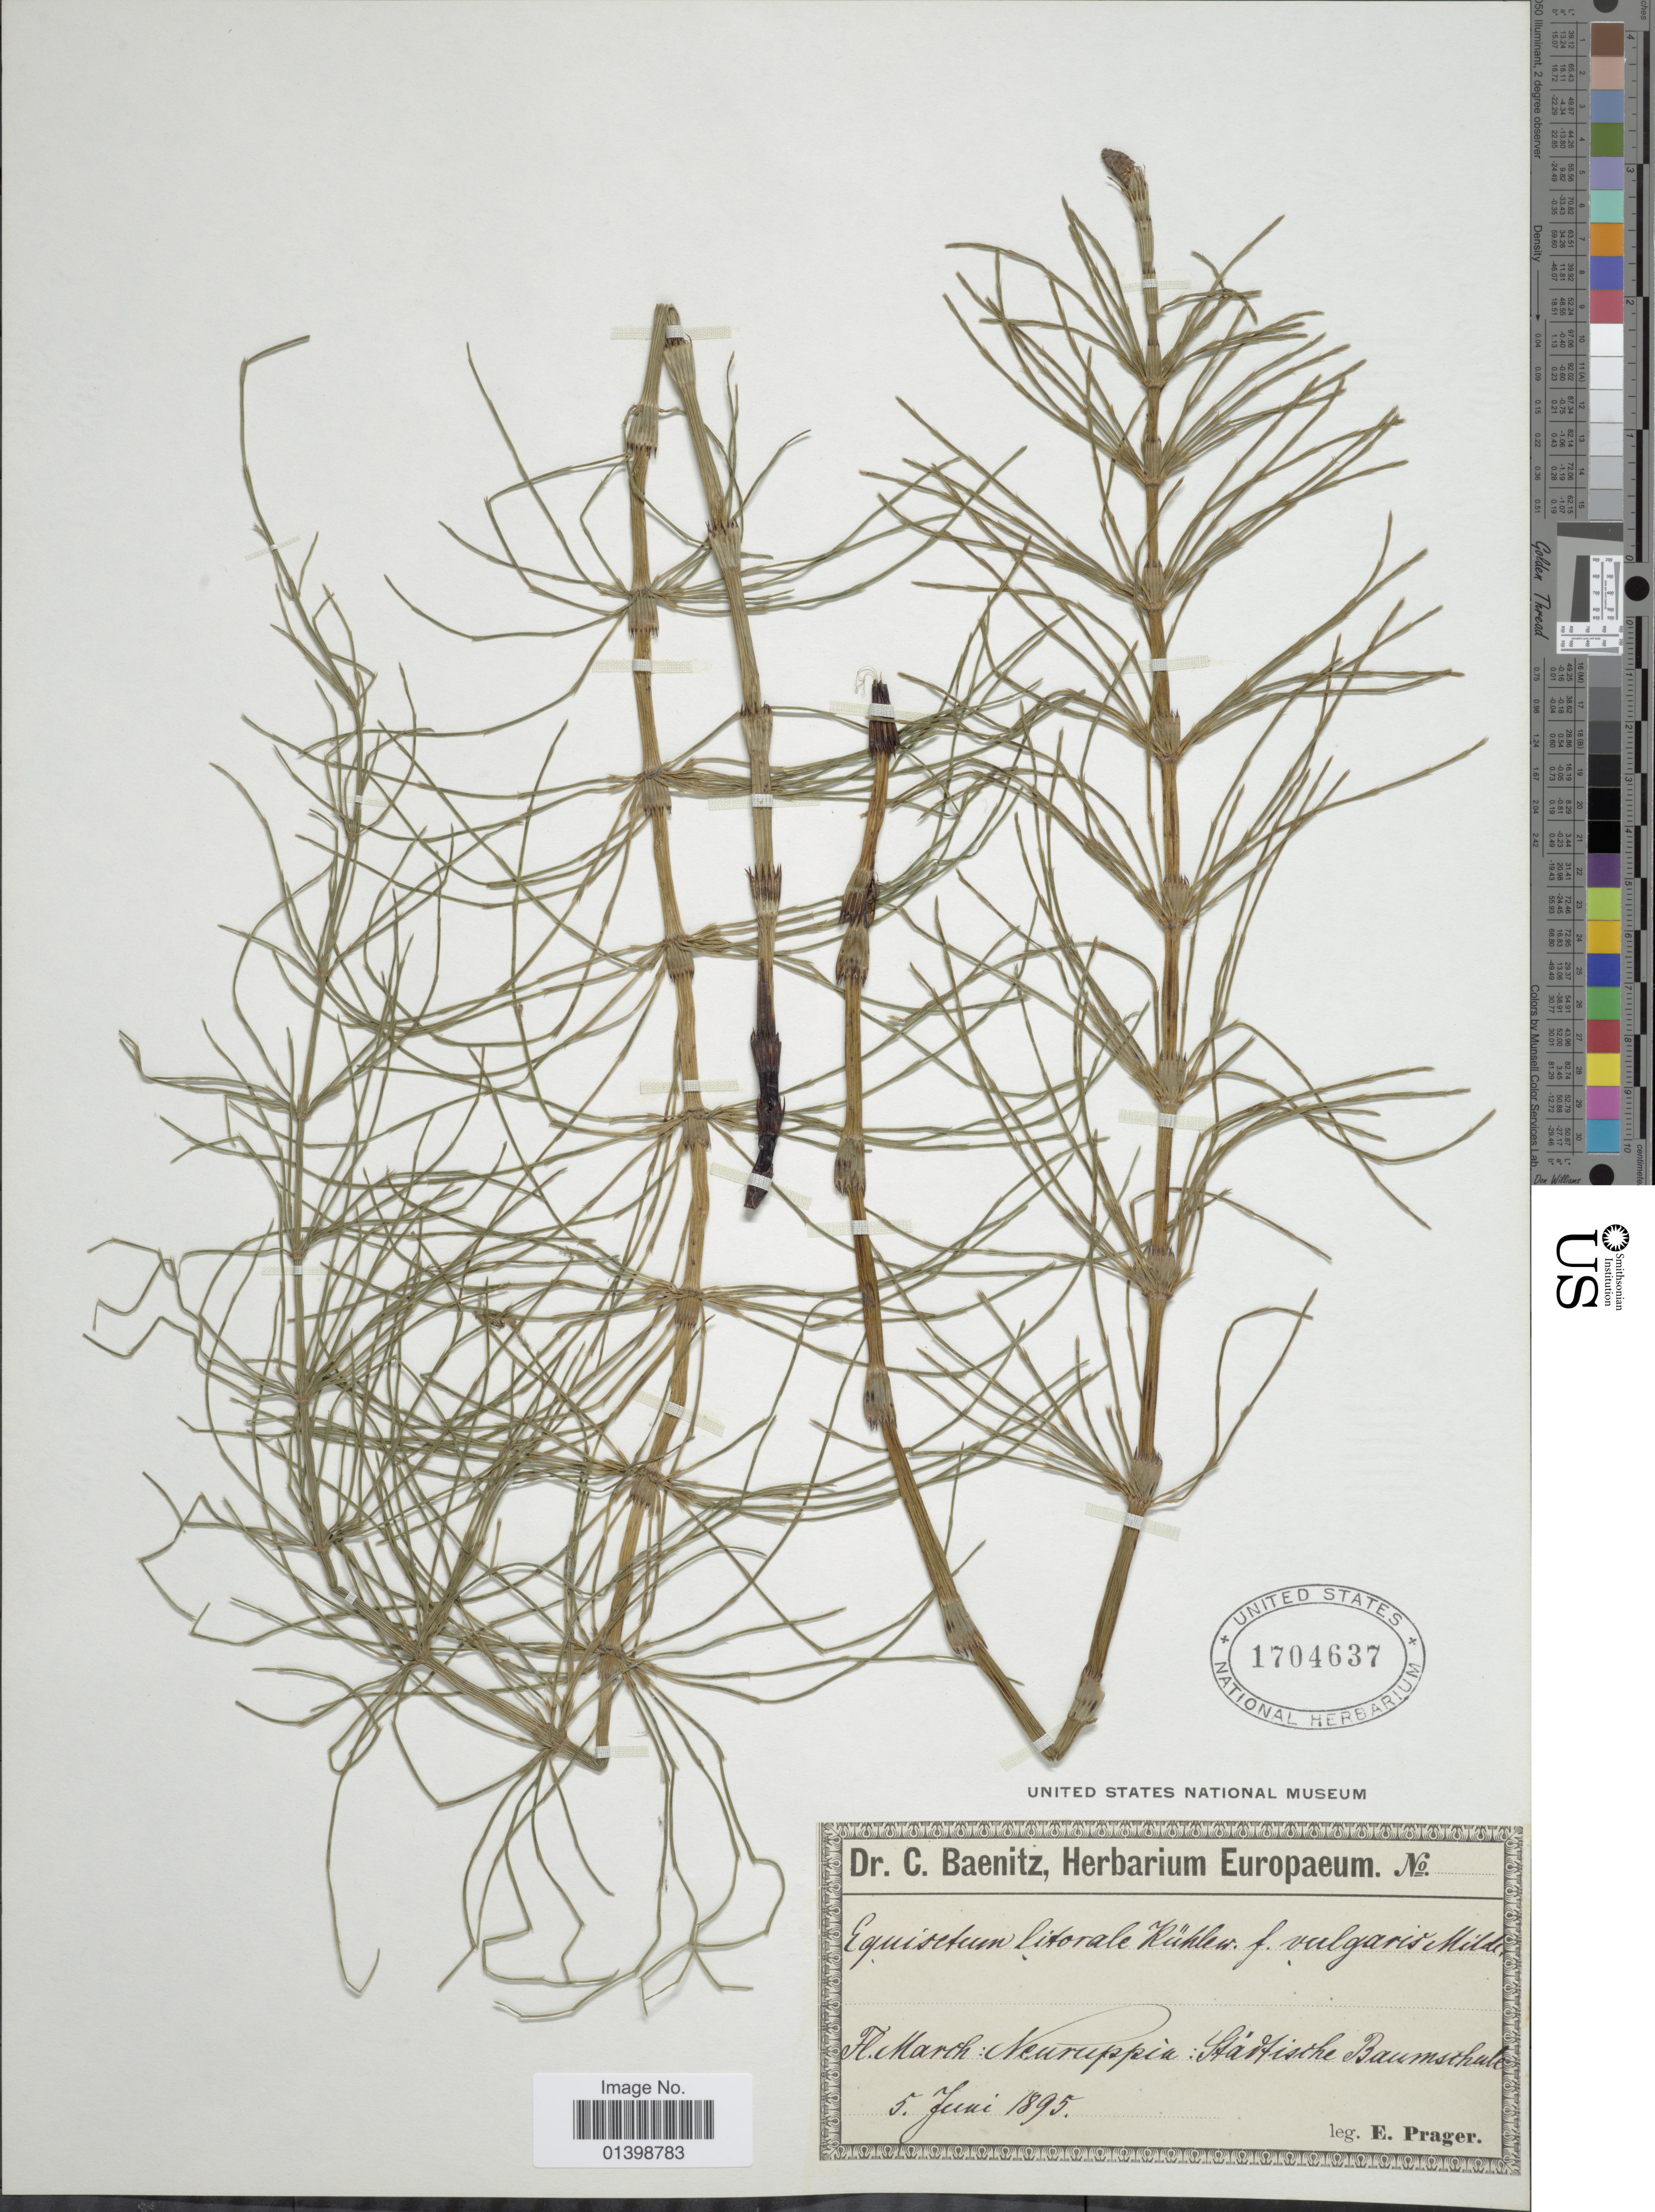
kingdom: Plantae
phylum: Tracheophyta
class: Polypodiopsida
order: Equisetales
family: Equisetaceae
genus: Equisetum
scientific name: Equisetum x litorale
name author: Kuhlw.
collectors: E. Prager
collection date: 1895-06-05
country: Germany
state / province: Brandenburg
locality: March: Neuruppin: Stadtische Baumschule [interpreted]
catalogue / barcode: US 1704637